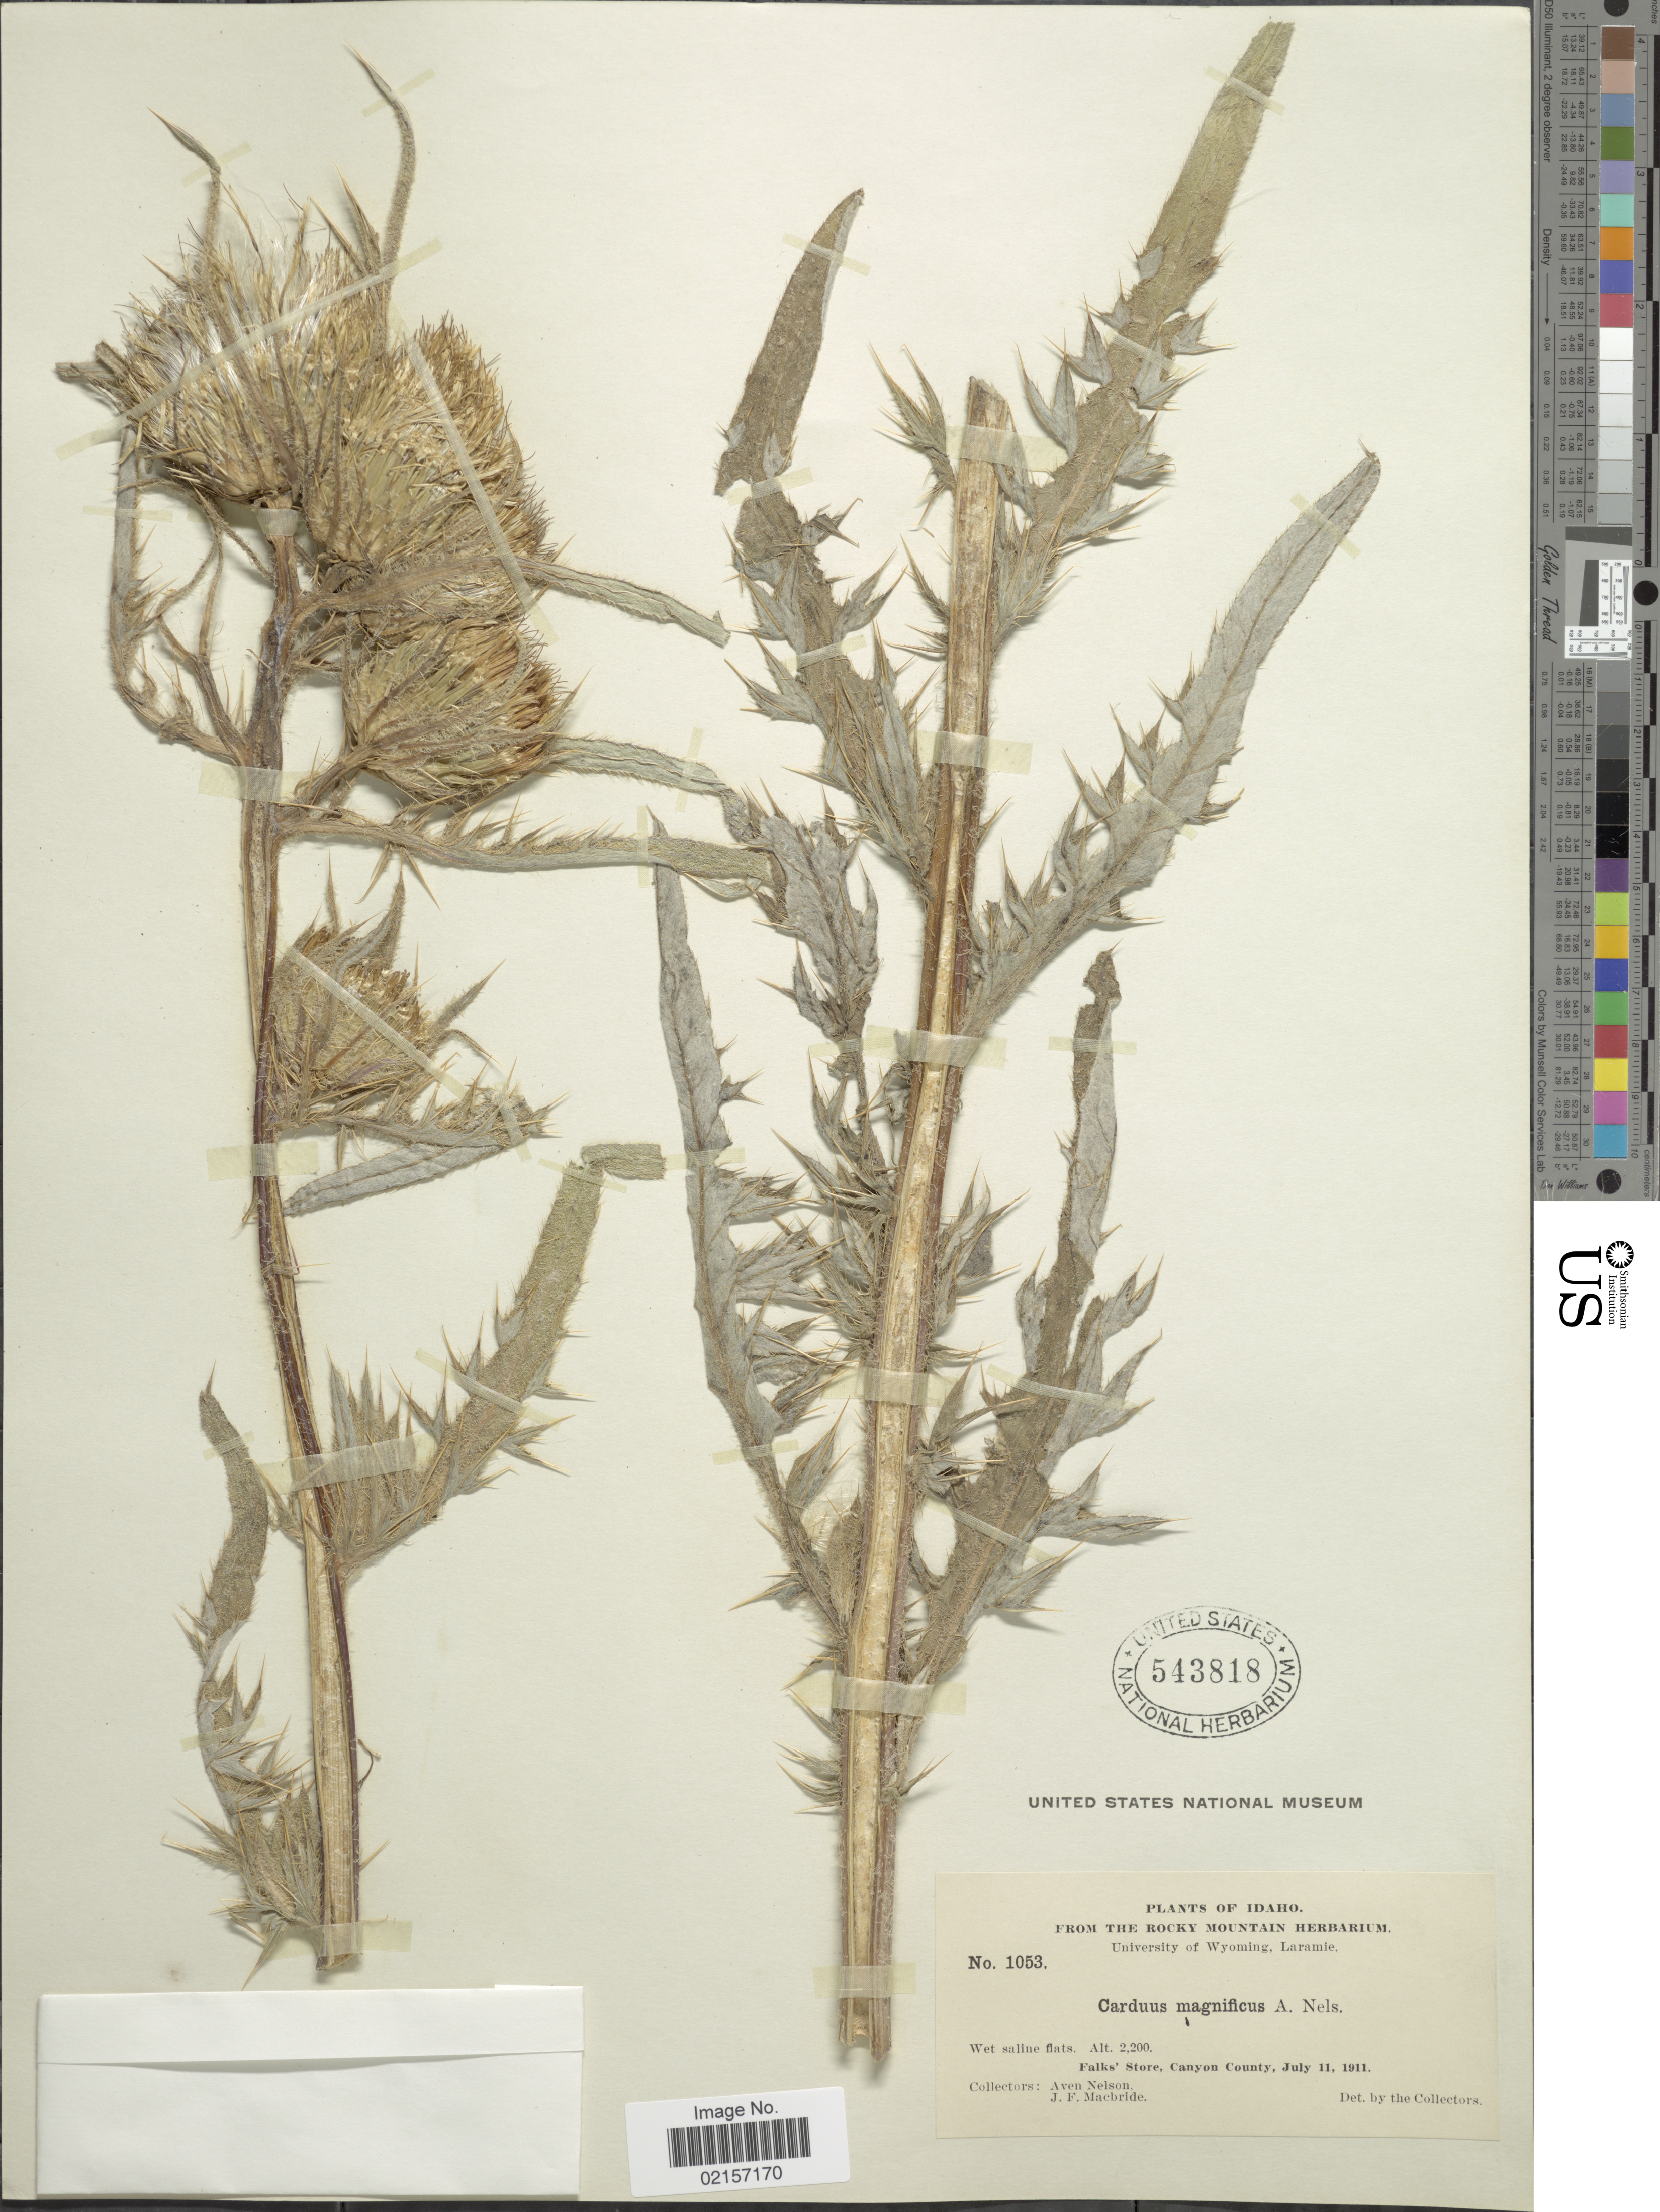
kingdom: Plantae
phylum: Tracheophyta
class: Magnoliopsida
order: Asterales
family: Asteraceae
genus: Cirsium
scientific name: Cirsium scariosum var. scariosum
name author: Nutt.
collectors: A. Nelson & J. F. Macbride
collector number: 1053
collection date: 1911-07-11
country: United States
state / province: Idaho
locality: Wet saline flats, Falks' Store, Canyon County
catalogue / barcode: US 543818